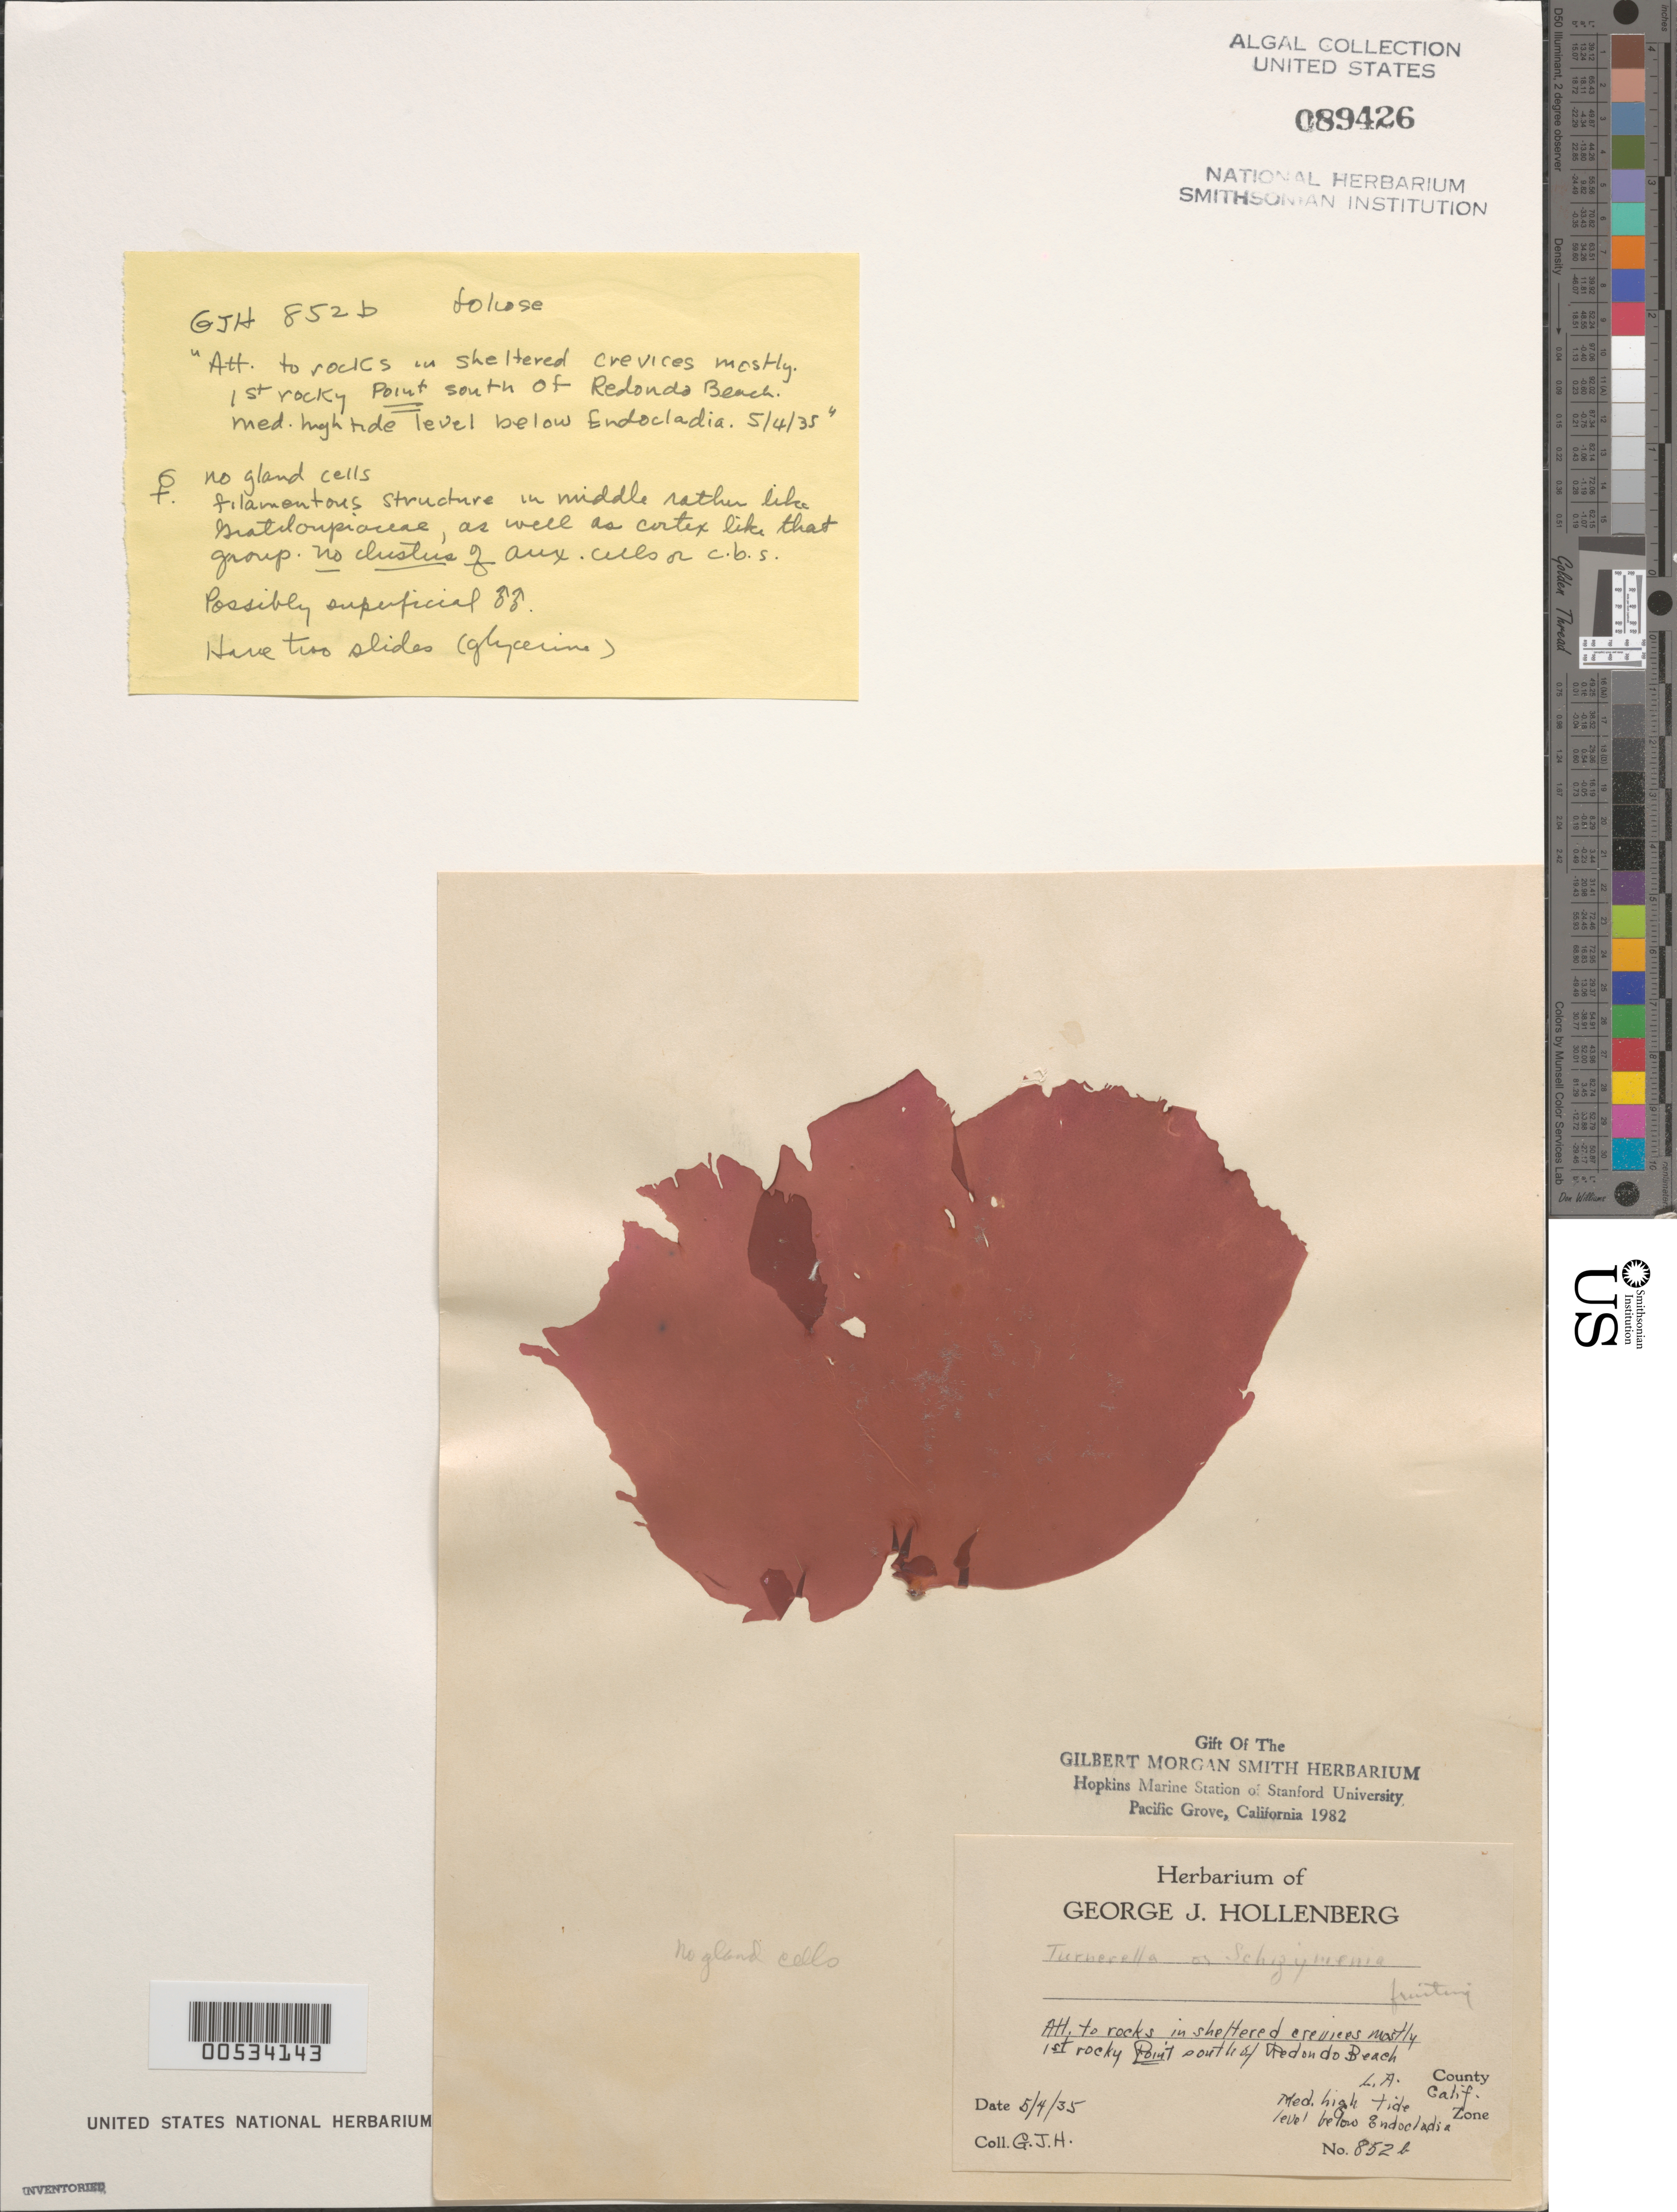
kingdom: Plantae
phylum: Rhodophyta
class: Florideophyceae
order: Gigartinales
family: Furcellariaceae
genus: Turnerella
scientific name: Turnerella sp.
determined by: Hollenberg, George J.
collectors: G. Hollenberg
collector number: GJH 852b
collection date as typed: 04 May 1935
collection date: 1935-05-04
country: United States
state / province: California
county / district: Los Angeles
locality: South of Redondo Beach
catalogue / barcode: US 89426